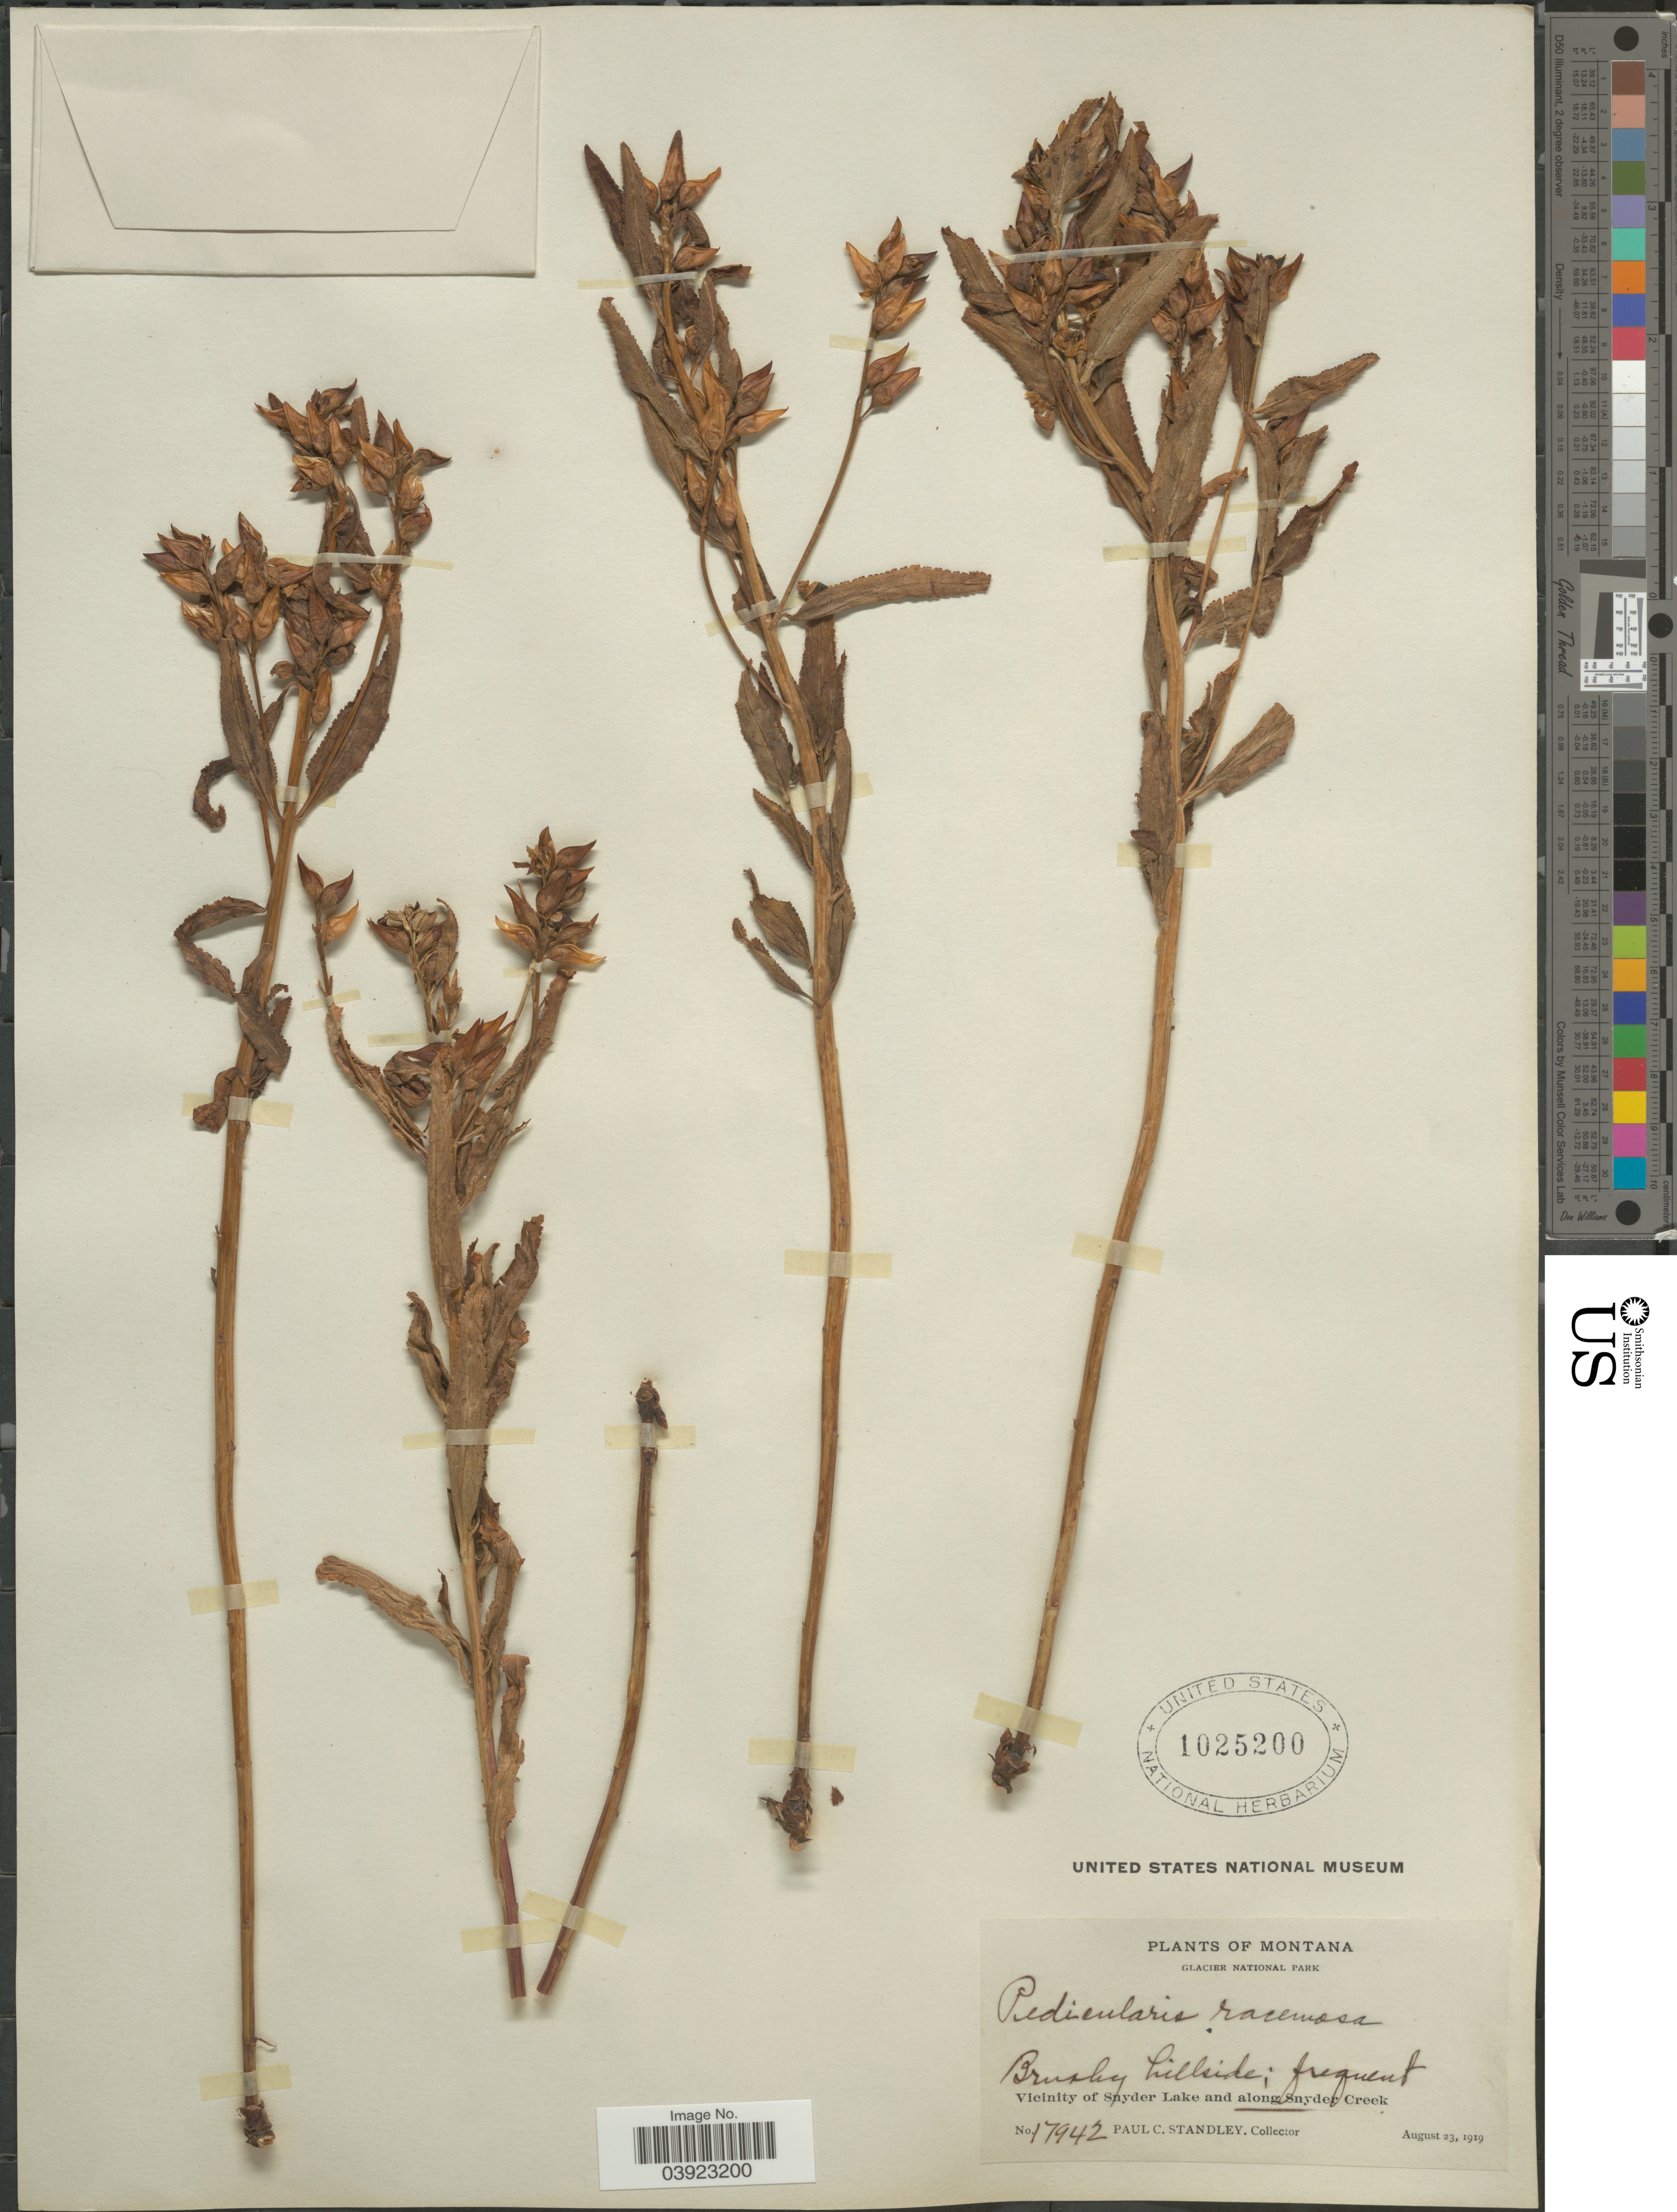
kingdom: Plantae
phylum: Tracheophyta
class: Magnoliopsida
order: Lamiales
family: Orobanchaceae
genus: Pedicularis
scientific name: Pedicularis racemosa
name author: Douglas ex Benth.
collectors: P. C. Standley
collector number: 17942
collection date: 1919-08-23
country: United States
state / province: Montana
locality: Glacier National Park. Vicinity of Snyder Lake and along Snyder Creek.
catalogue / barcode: US 1025200